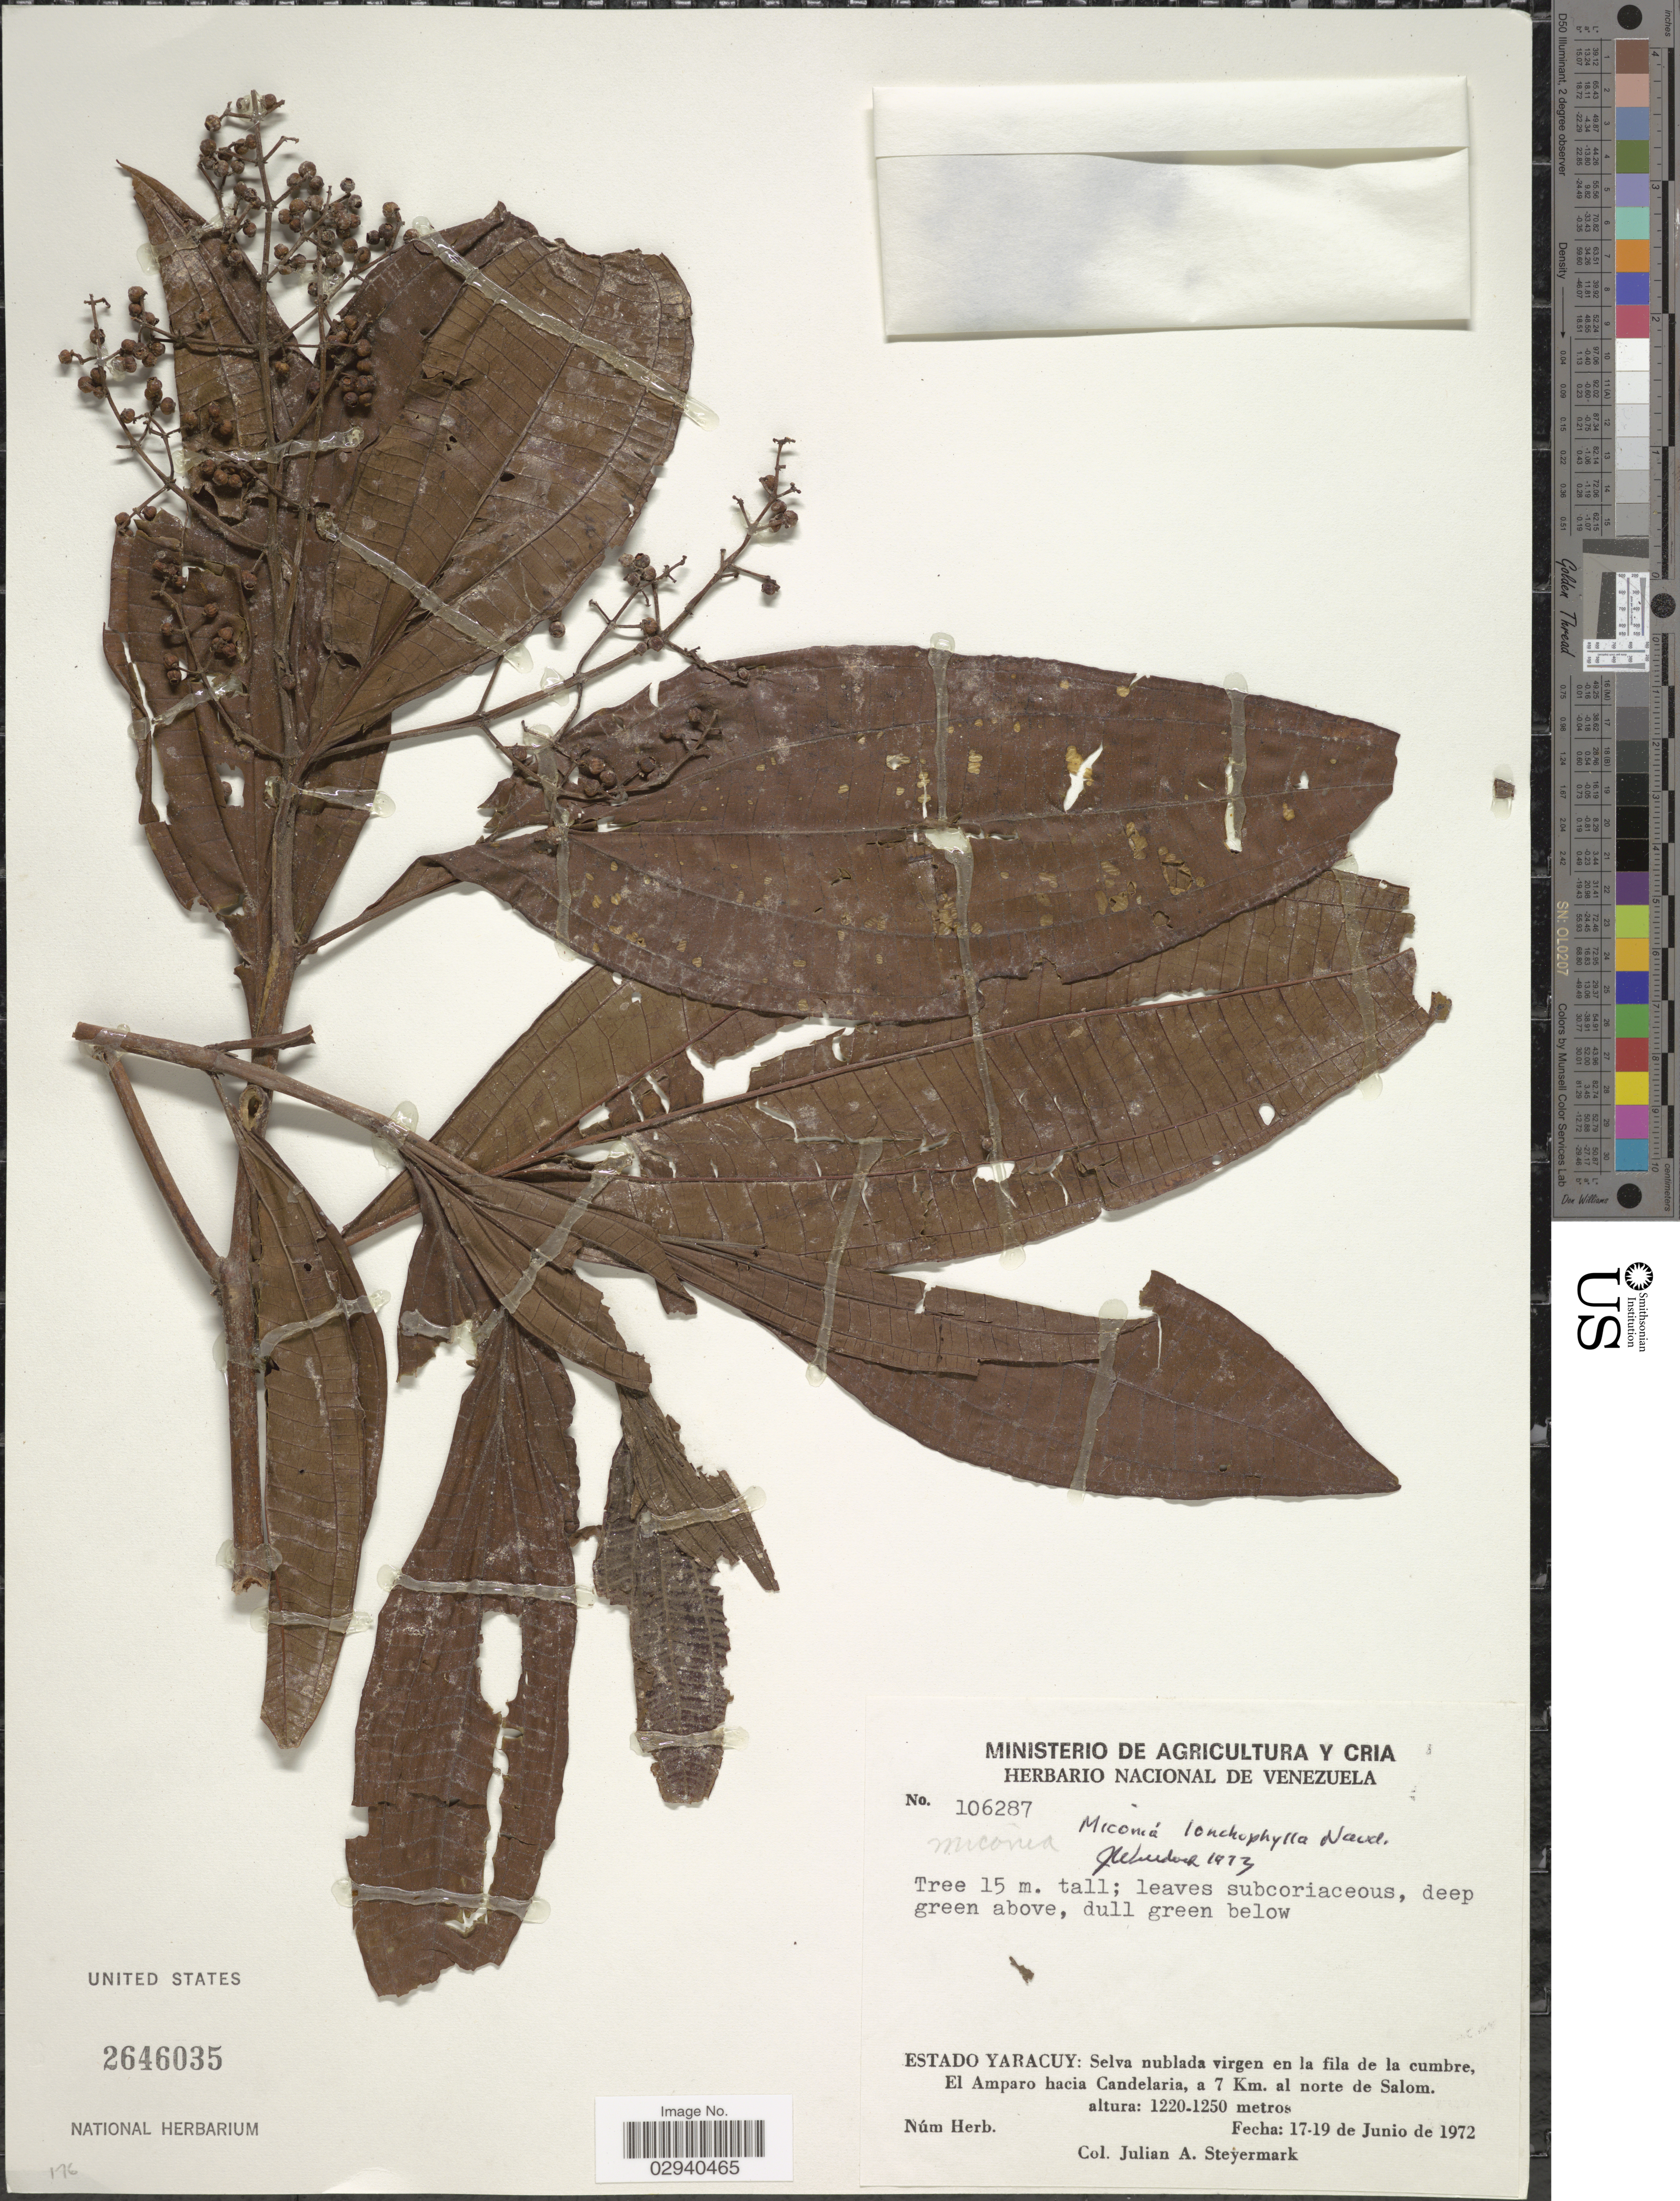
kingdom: Plantae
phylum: Tracheophyta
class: Magnoliopsida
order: Myrtales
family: Melastomataceae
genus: Miconia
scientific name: Miconia lonchophylla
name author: Naudin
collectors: J. Steyermark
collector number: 106287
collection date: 1972-06-17/1972-06-19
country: Venezuela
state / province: Yaracuy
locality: Selva nublada virgen en la fila de la cumbre, El Amparo hacia Candelaria, a 7 km. al norte de Salom.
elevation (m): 1220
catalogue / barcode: US 2646035